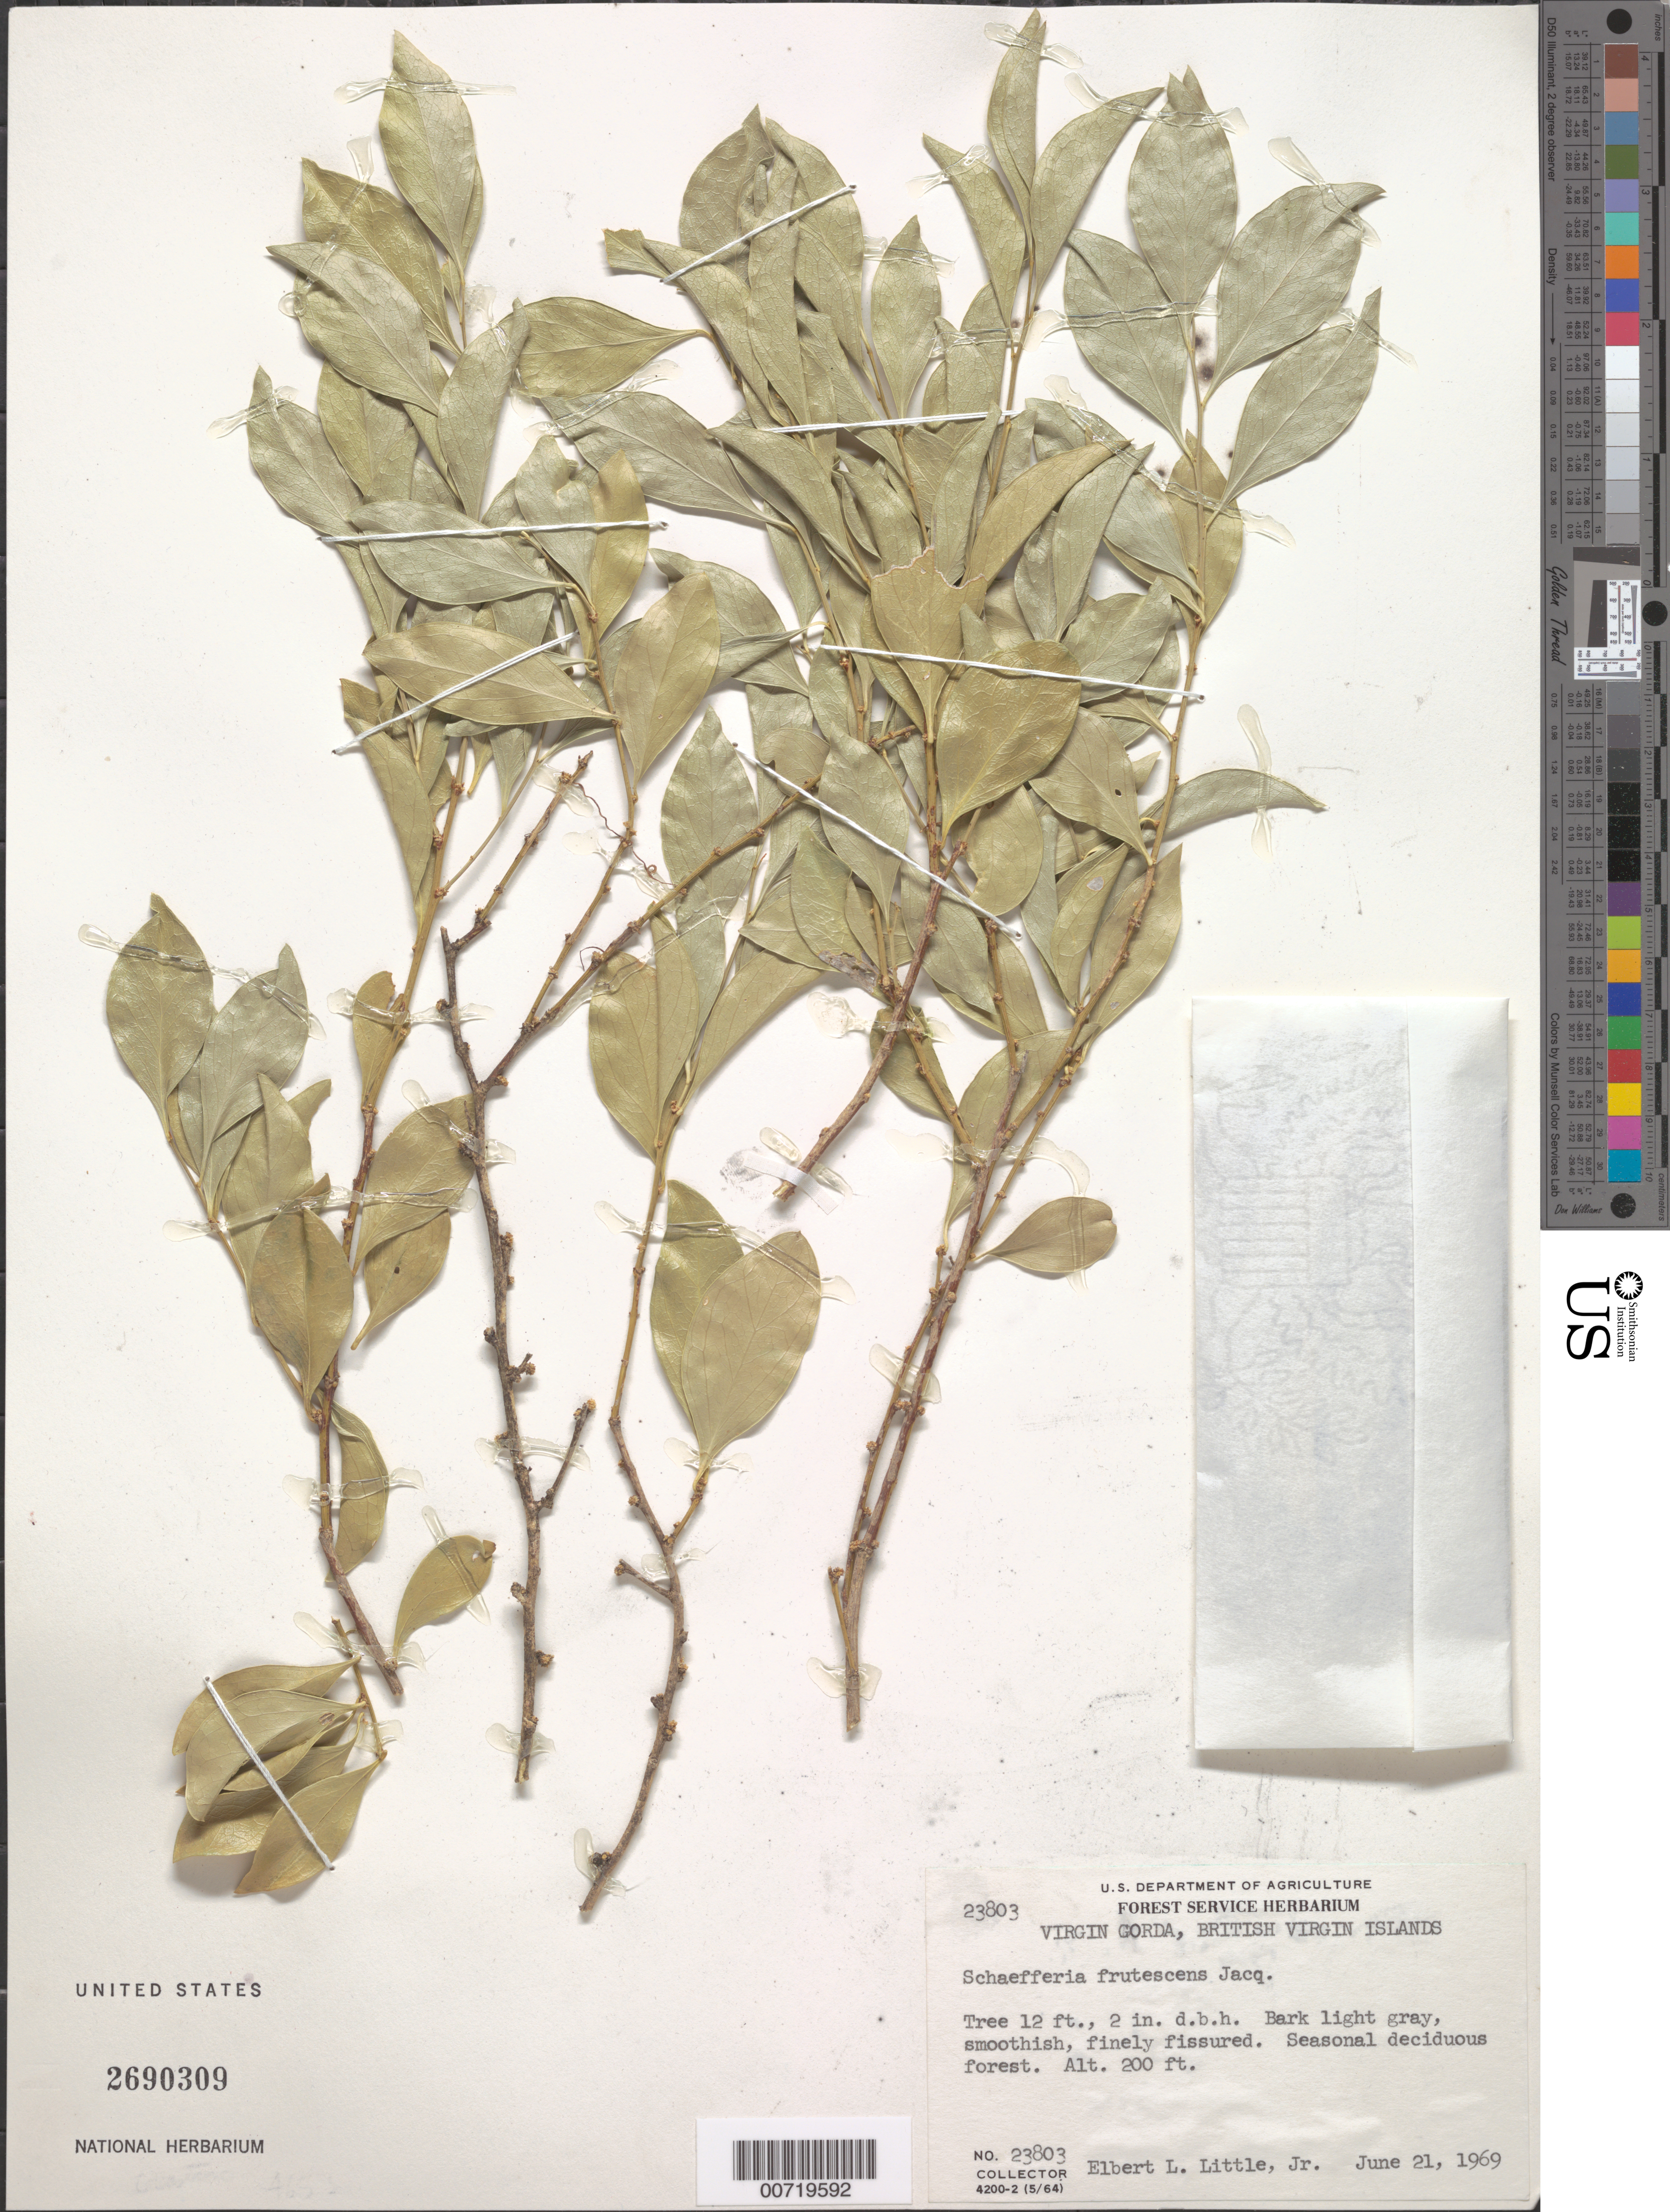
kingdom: Plantae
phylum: Tracheophyta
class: Magnoliopsida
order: Celastrales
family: Celastraceae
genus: Schaefferia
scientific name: Schaefferia frutescens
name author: Jacq.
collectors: E. L. Little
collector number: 23803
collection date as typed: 21 Jun 1969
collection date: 1969-06-21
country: British Virgin Islands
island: Virgin Gorda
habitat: Seasonal deciduous forest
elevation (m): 61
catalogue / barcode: US 2690309